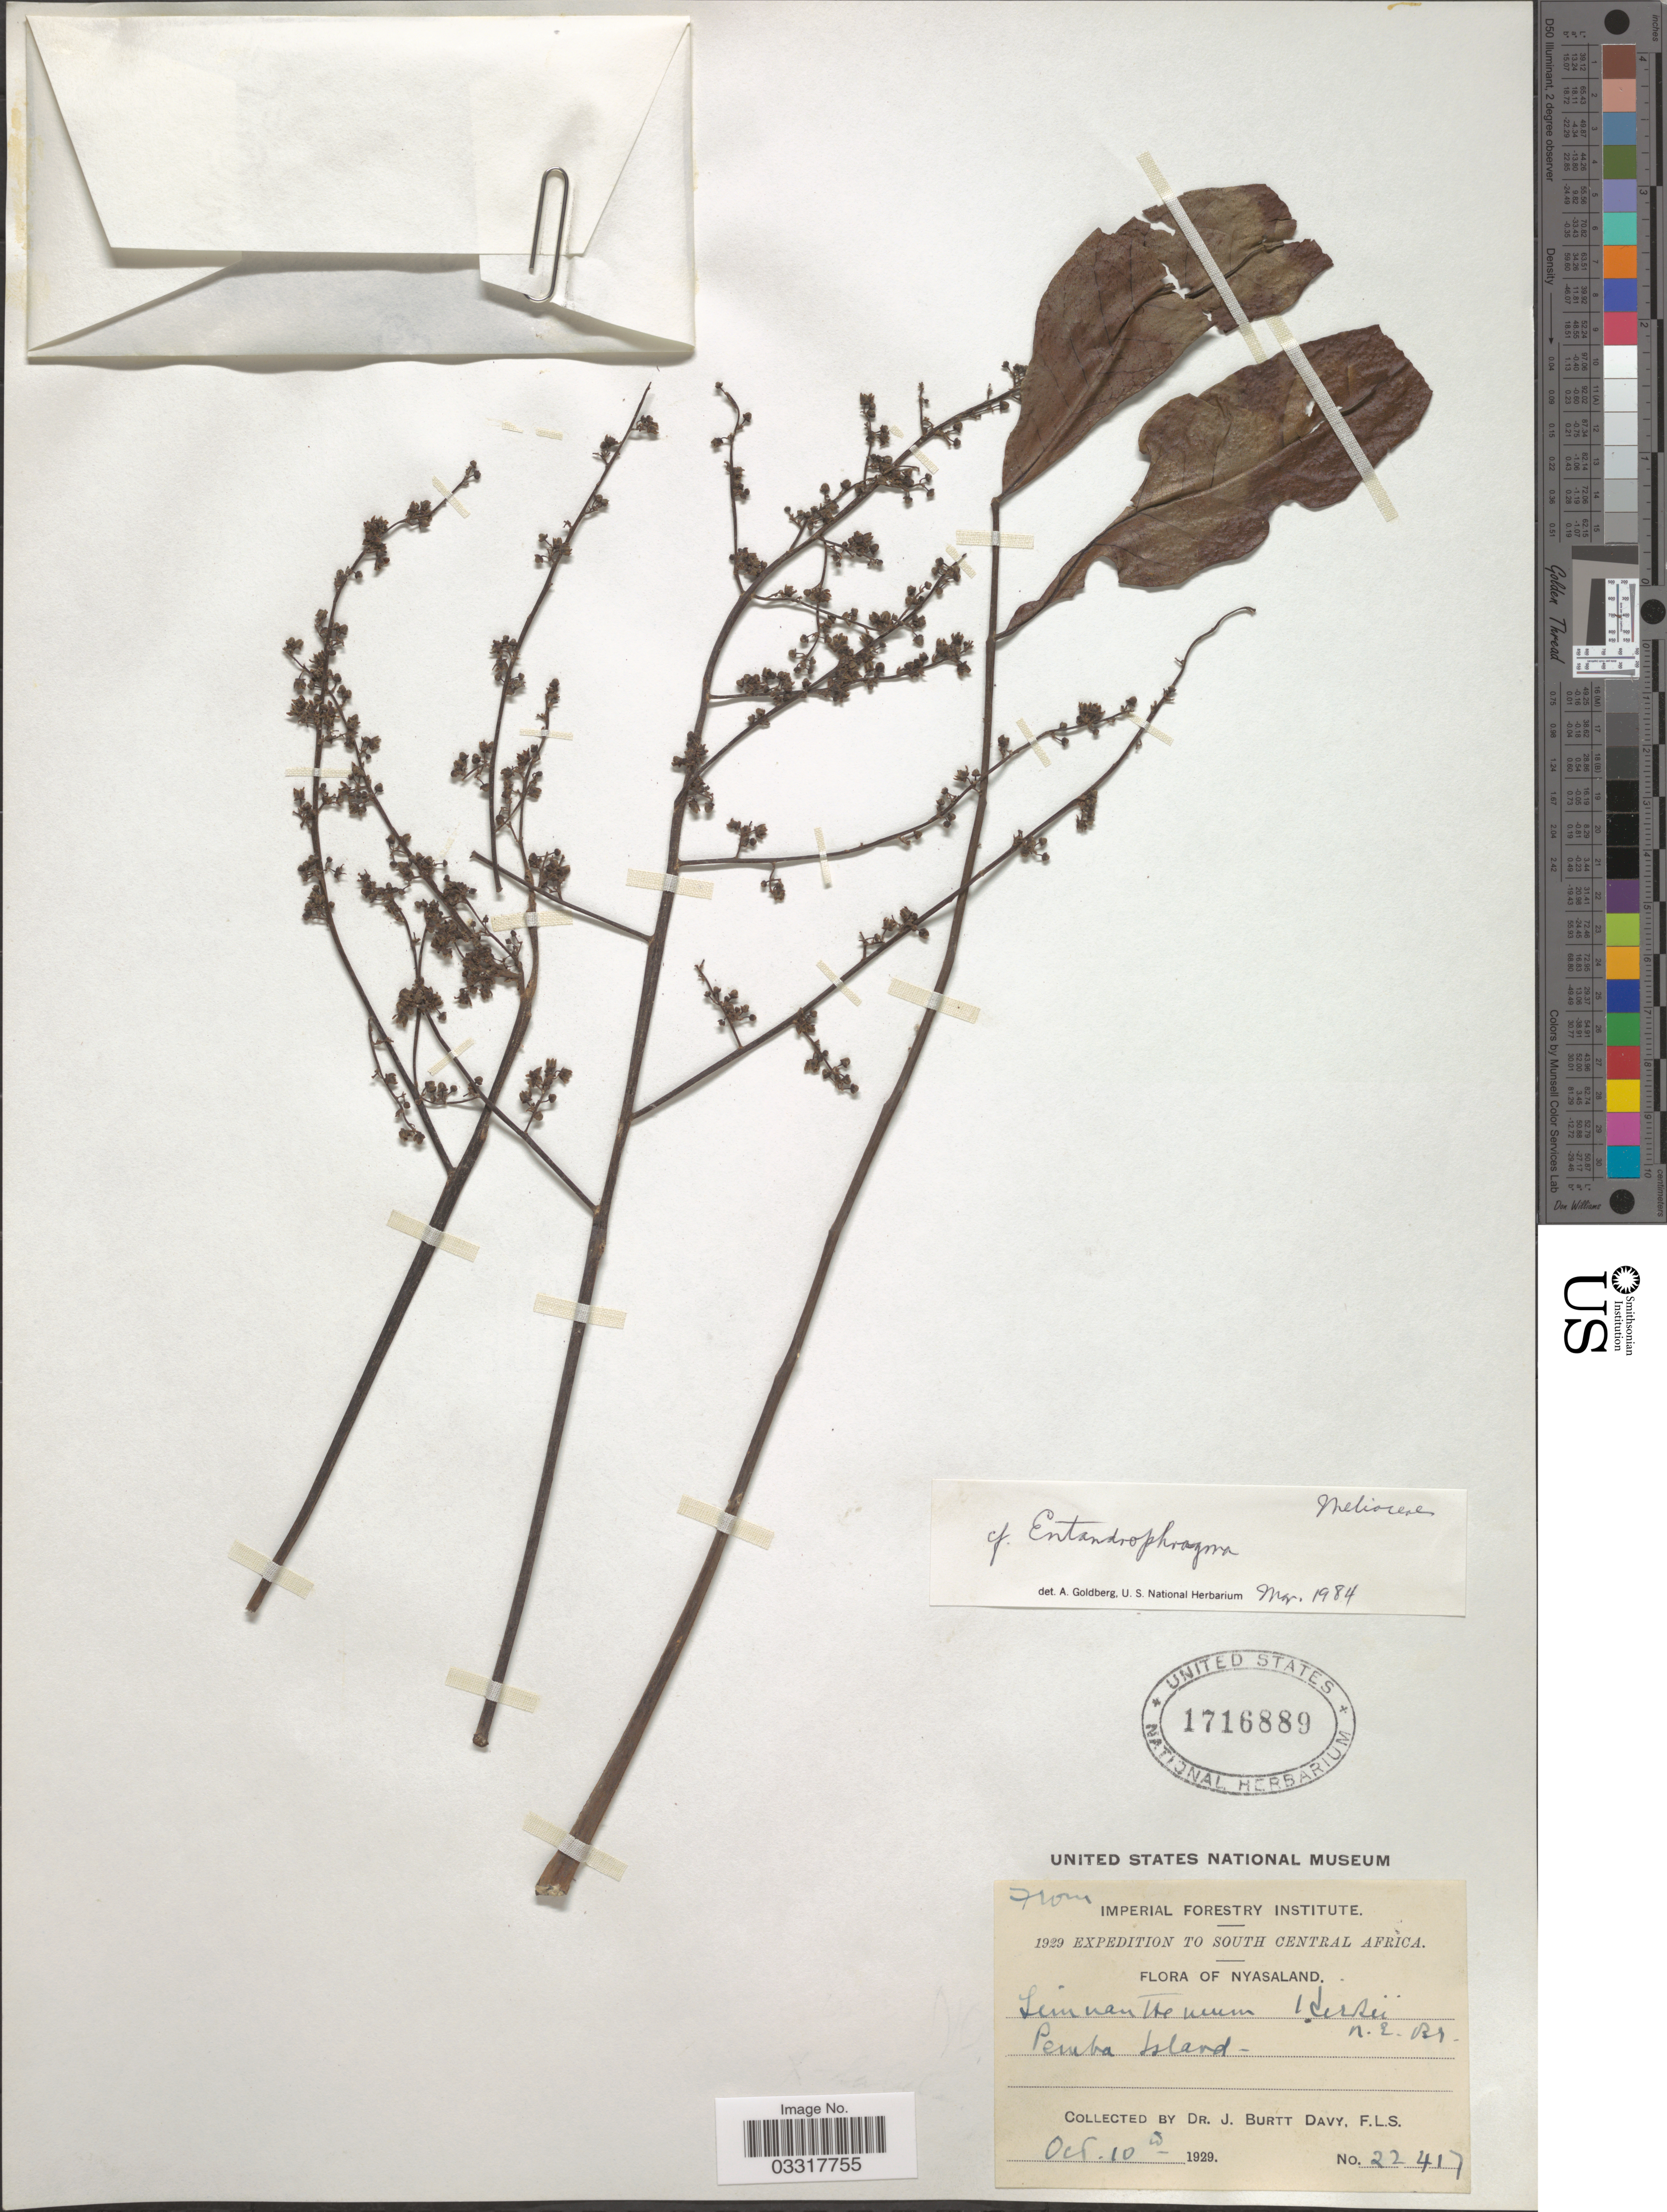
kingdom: Plantae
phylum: Tracheophyta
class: Magnoliopsida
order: Sapindales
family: Meliaceae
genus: Entandrophragma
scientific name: Entandrophragma sp.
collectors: J. Burtt Davy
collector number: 22417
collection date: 1929-10-10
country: Malawi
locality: South Central Africa, Nyasaland, Pemba Island.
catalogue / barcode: US 1716889